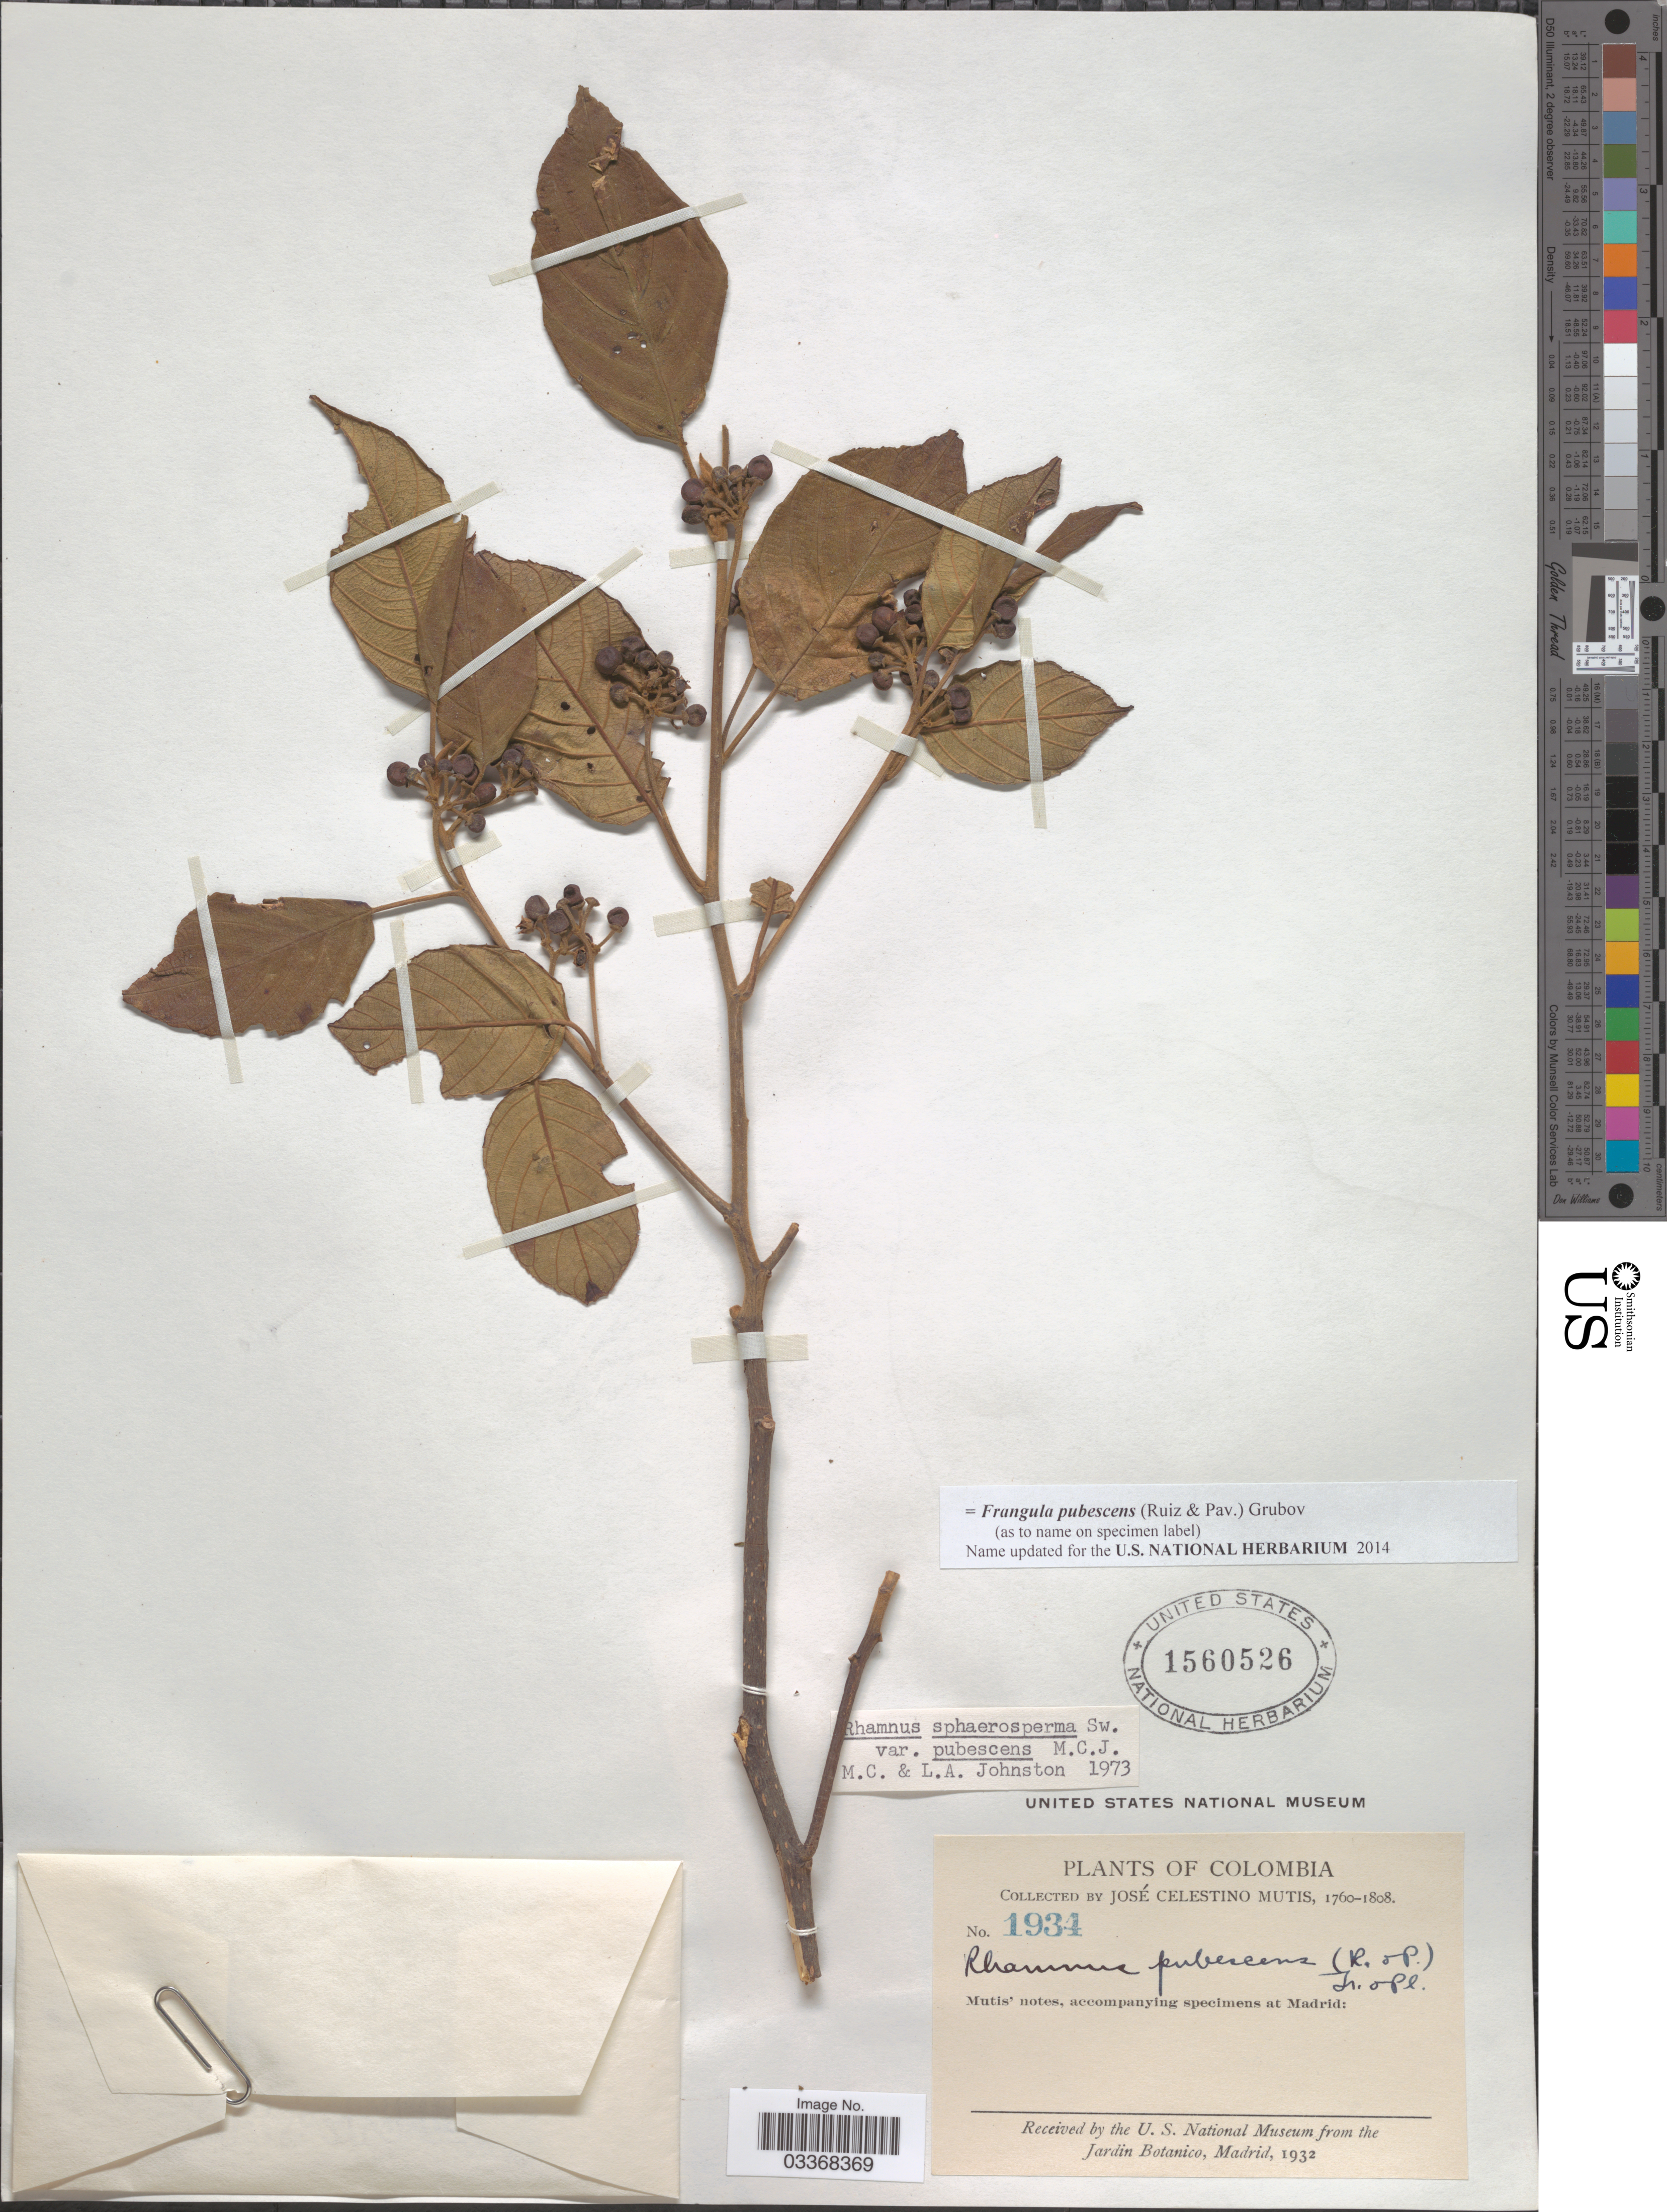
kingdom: Plantae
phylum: Tracheophyta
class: Magnoliopsida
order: Rosales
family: Rhamnaceae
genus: Frangula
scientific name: Frangula pubescens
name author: (Ruiz & Pav.) Grubov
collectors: J. C. B. Mutis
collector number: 1934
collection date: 1760/1808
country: Colombia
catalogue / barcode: US 1560526